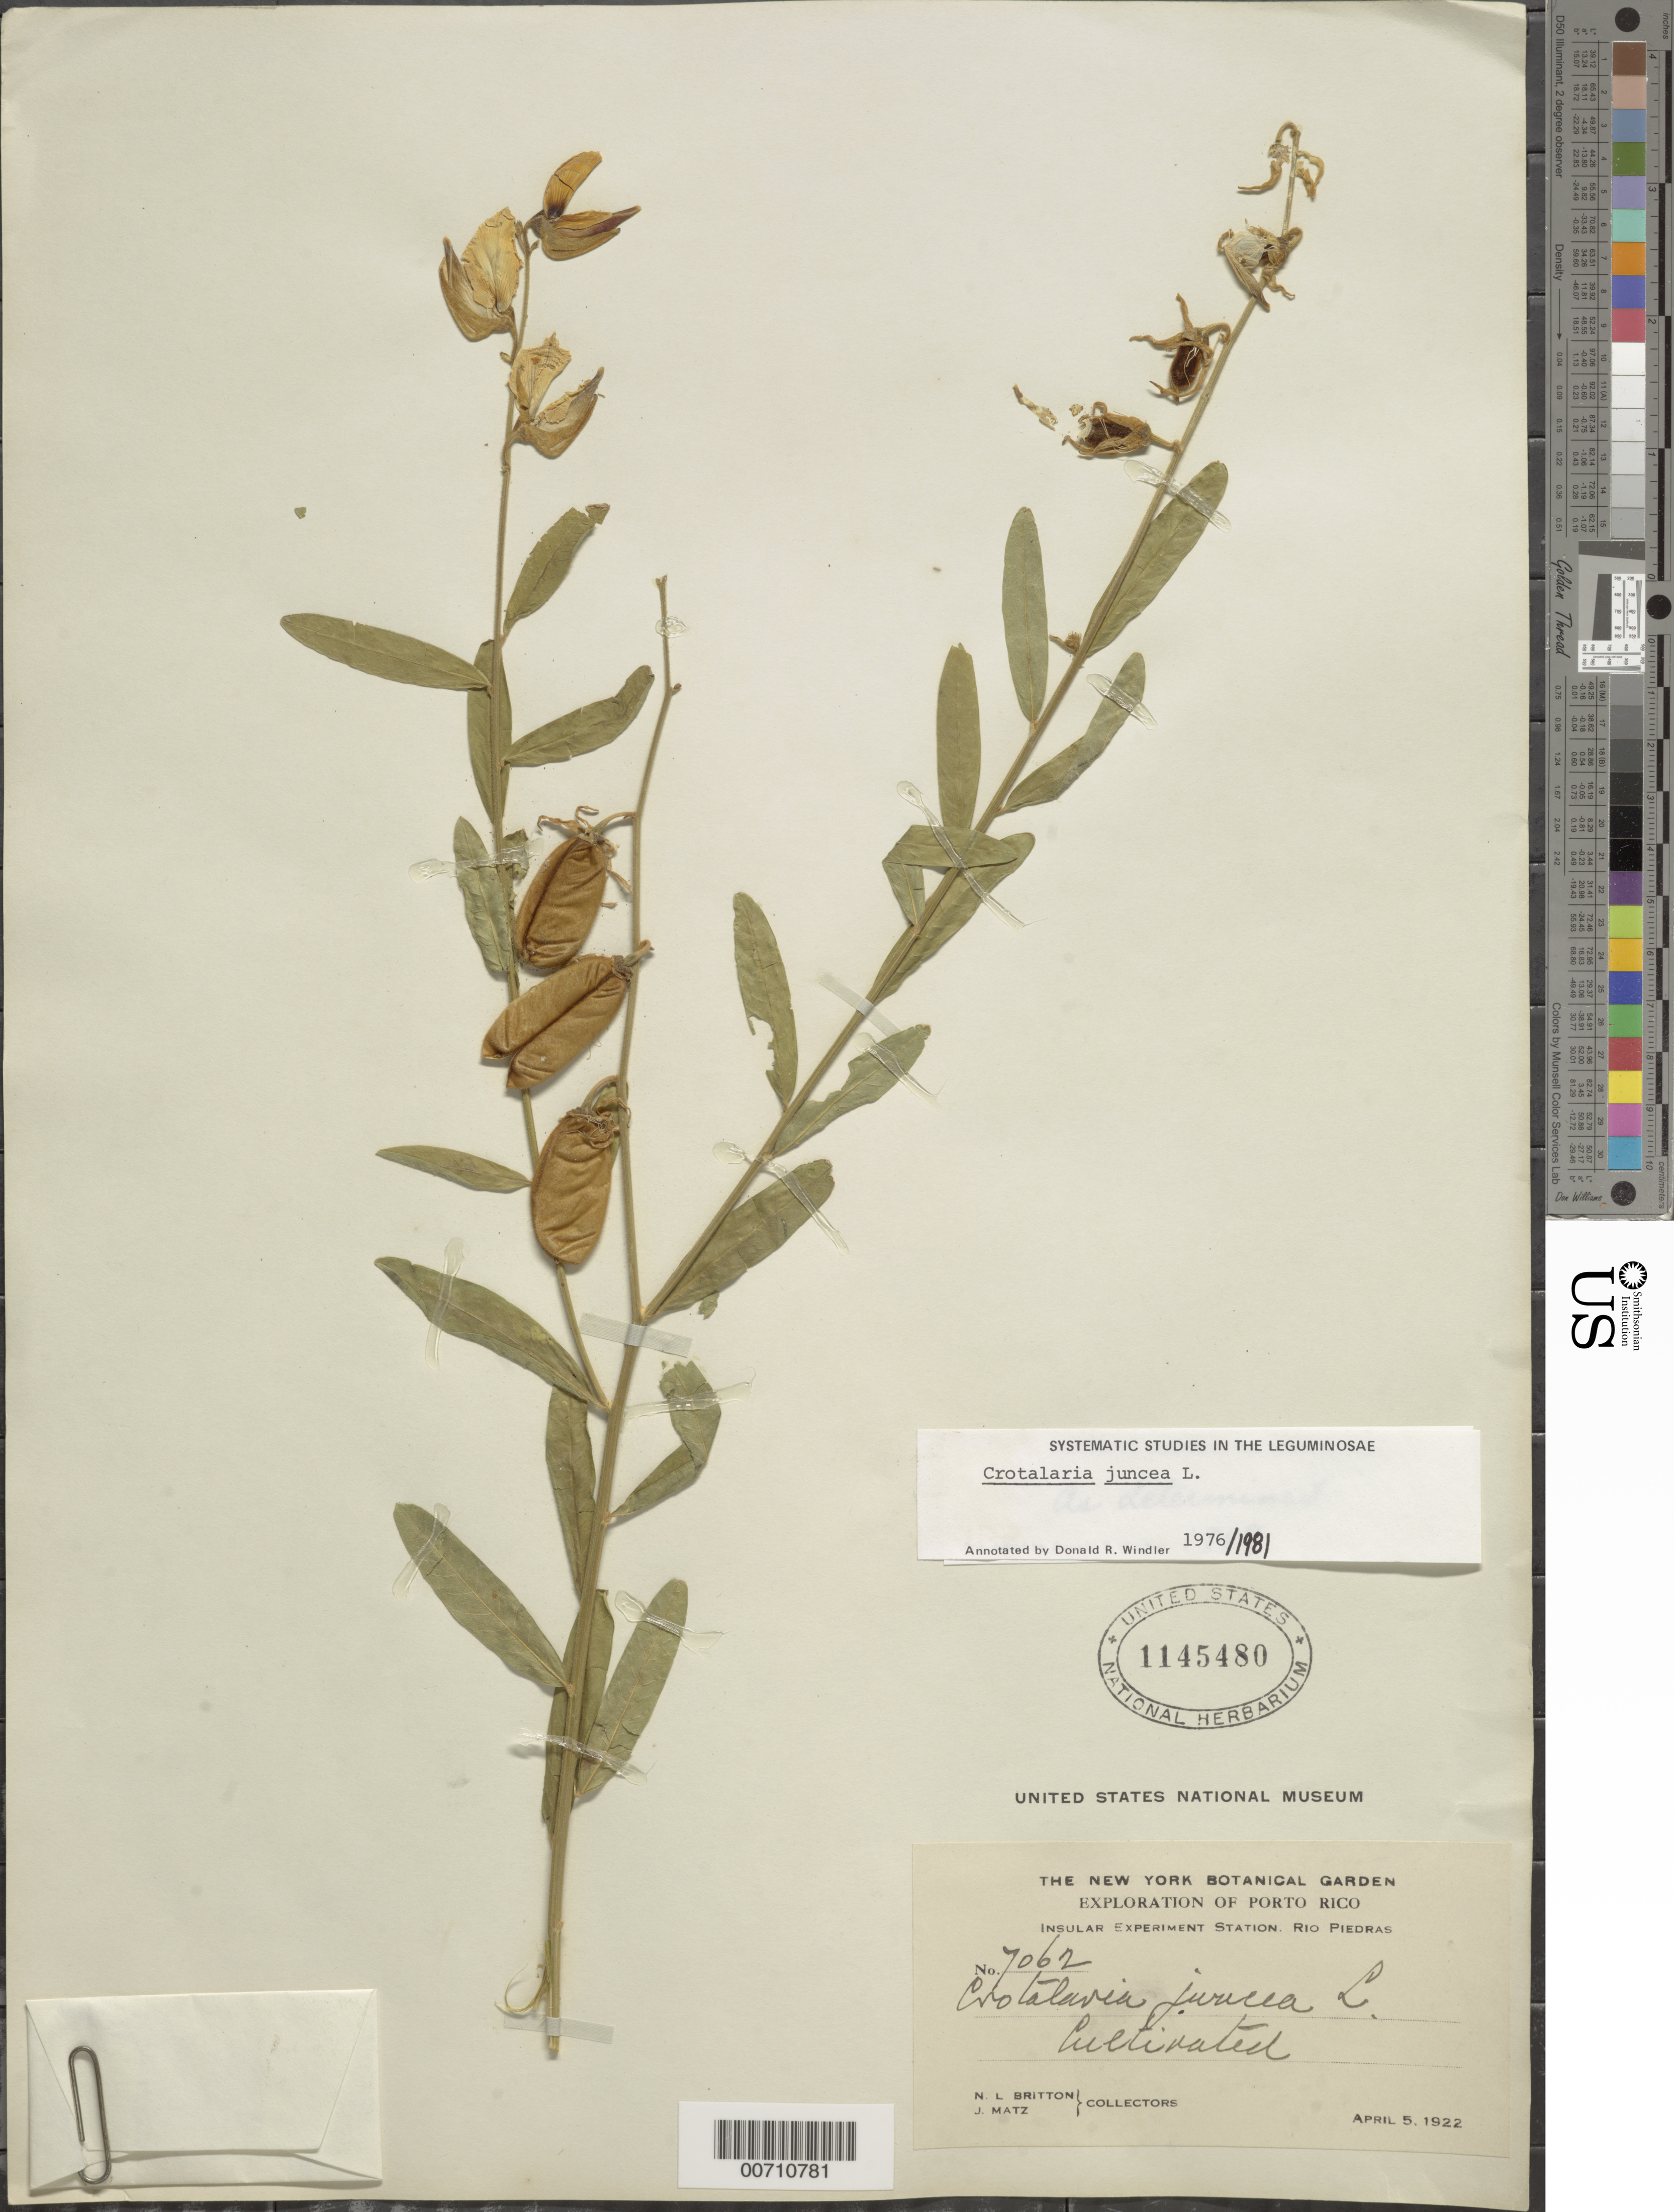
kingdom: Plantae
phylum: Tracheophyta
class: Magnoliopsida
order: Fabales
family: Fabaceae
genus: Crotalaria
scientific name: Crotalaria juncea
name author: L.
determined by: Windler, D. R.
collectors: N. Britton & J. Matz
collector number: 7062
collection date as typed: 05 Apr 1922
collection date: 1922-04-05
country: Puerto Rico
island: Greater Antilles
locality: Rio Piedras, Insular Exp. Station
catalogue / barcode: US 1145480